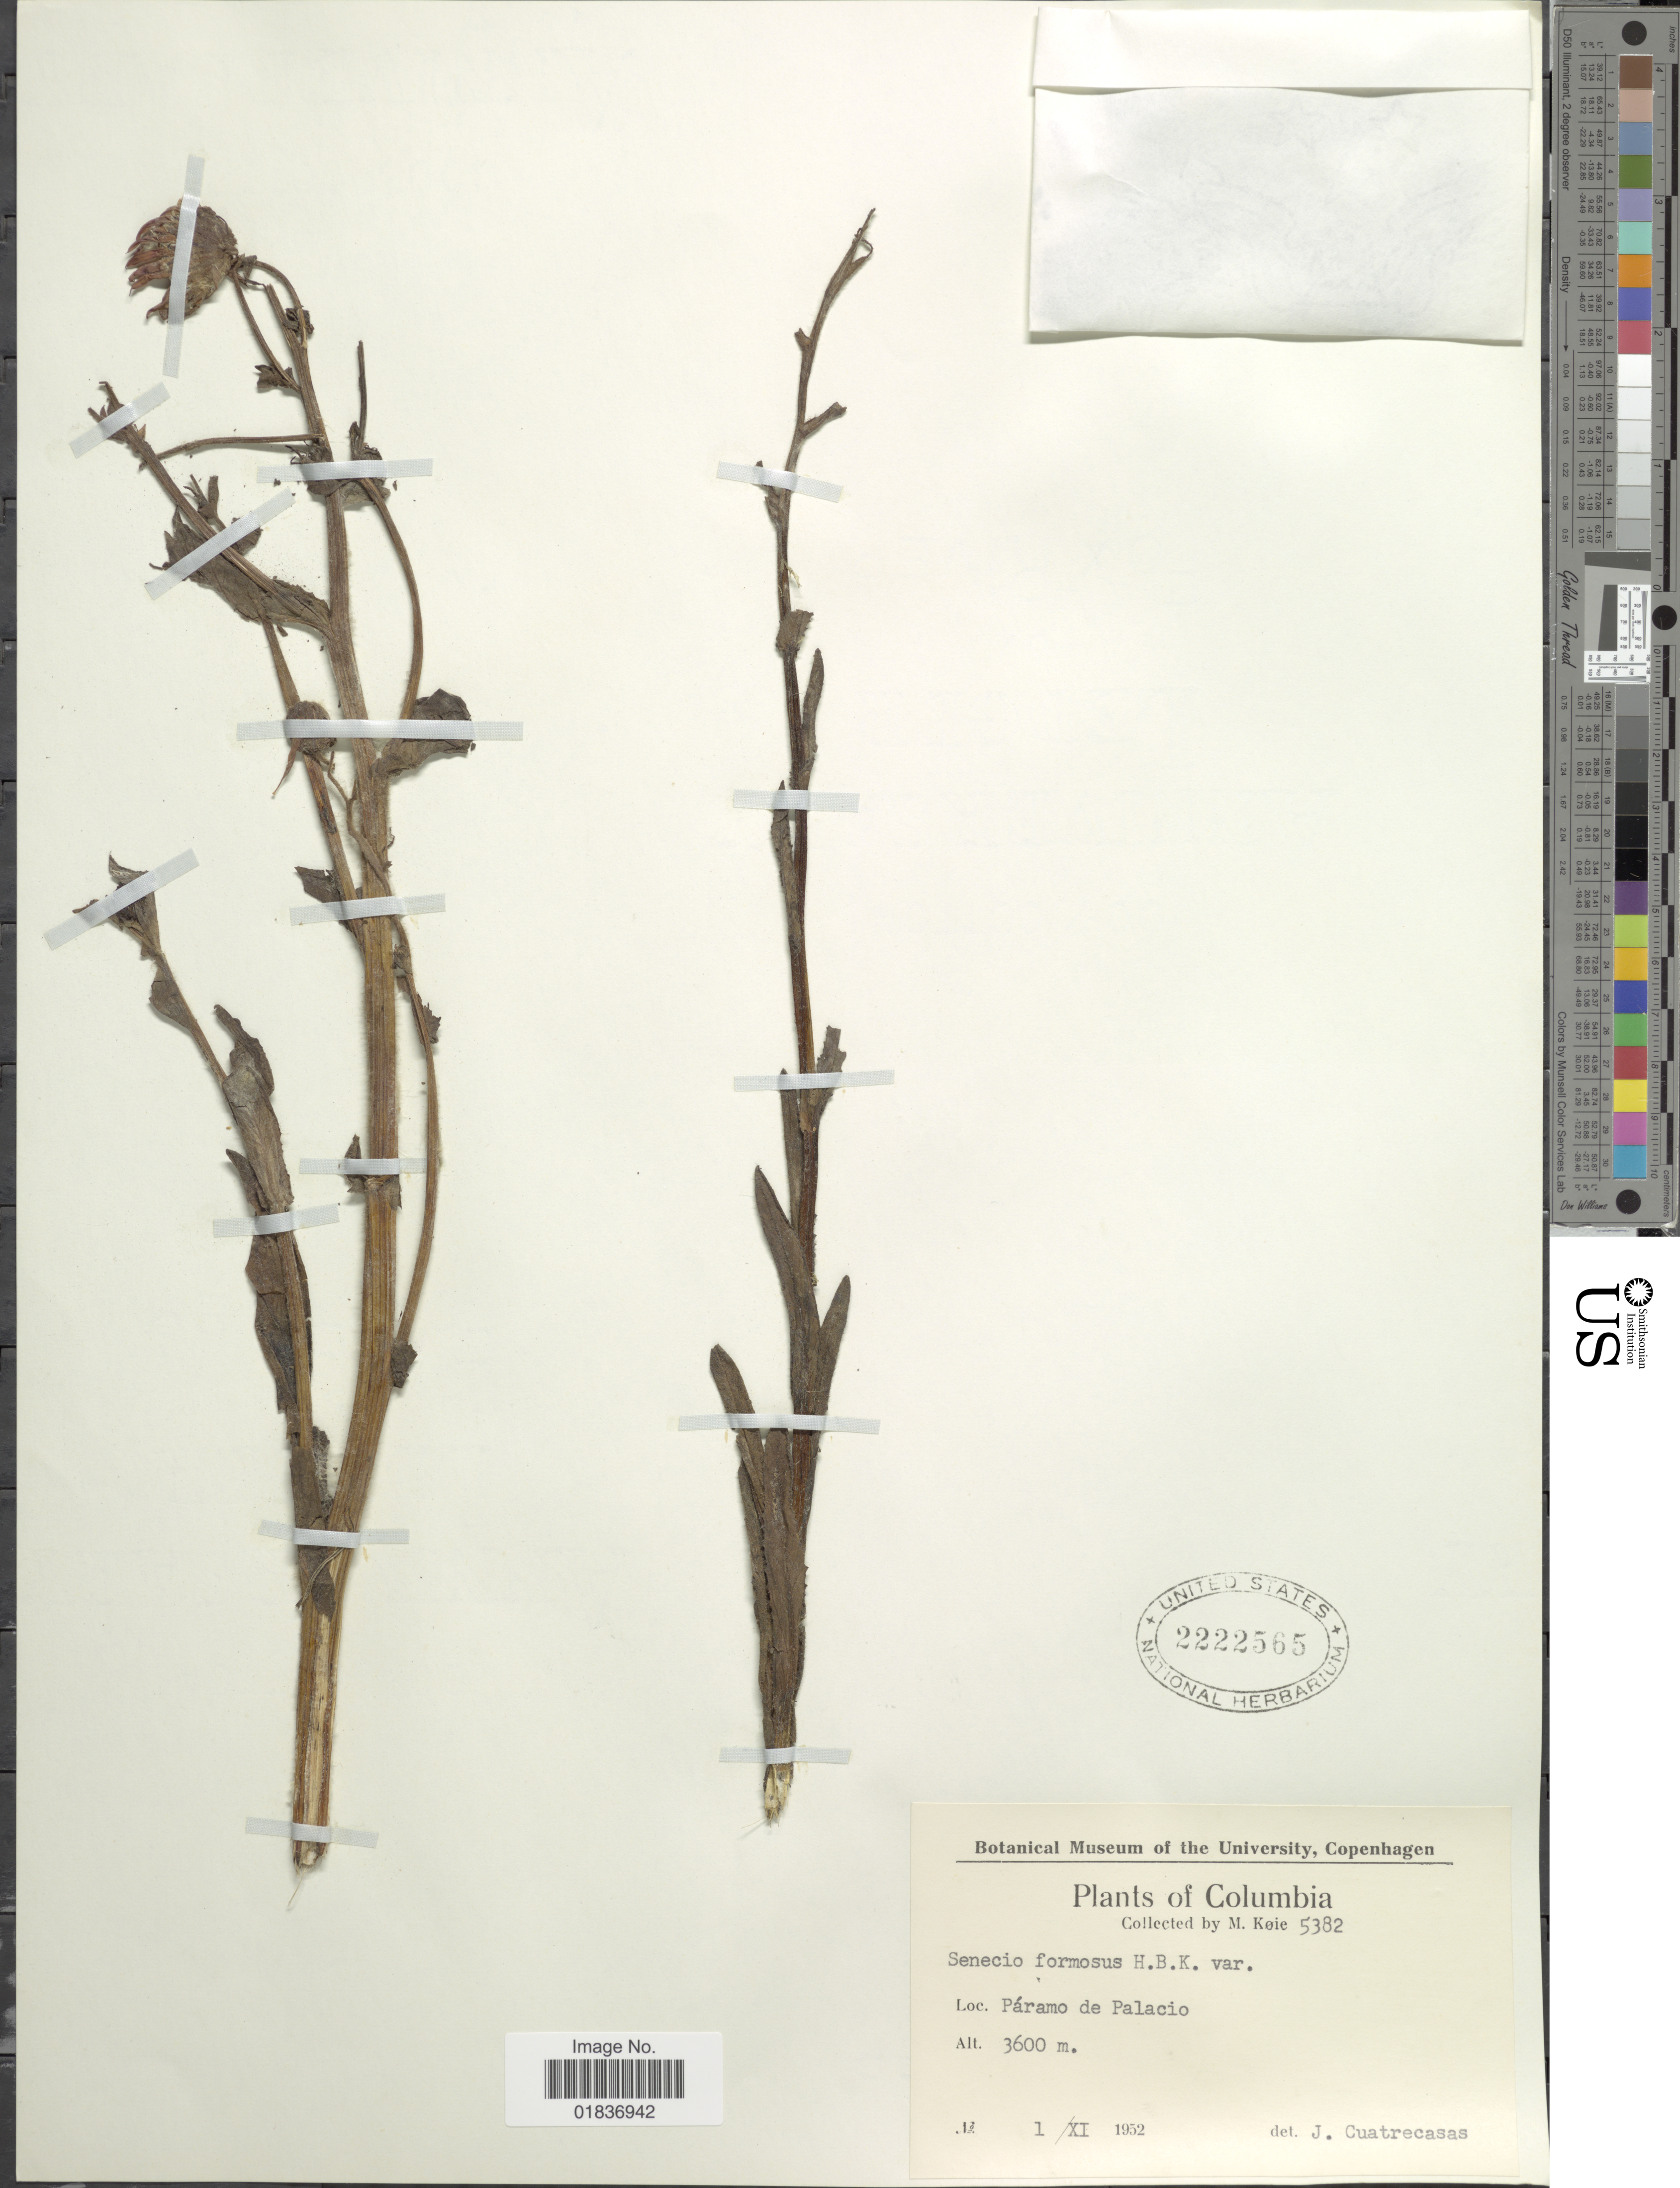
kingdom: Plantae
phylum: Tracheophyta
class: Magnoliopsida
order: Asterales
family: Asteraceae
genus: Senecio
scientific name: Senecio wedglacialis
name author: Cuatrec.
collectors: M. Köie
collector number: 5382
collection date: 1952-11-01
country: Colombia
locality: Paramo de Palacio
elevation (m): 3600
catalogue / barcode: US 2222565